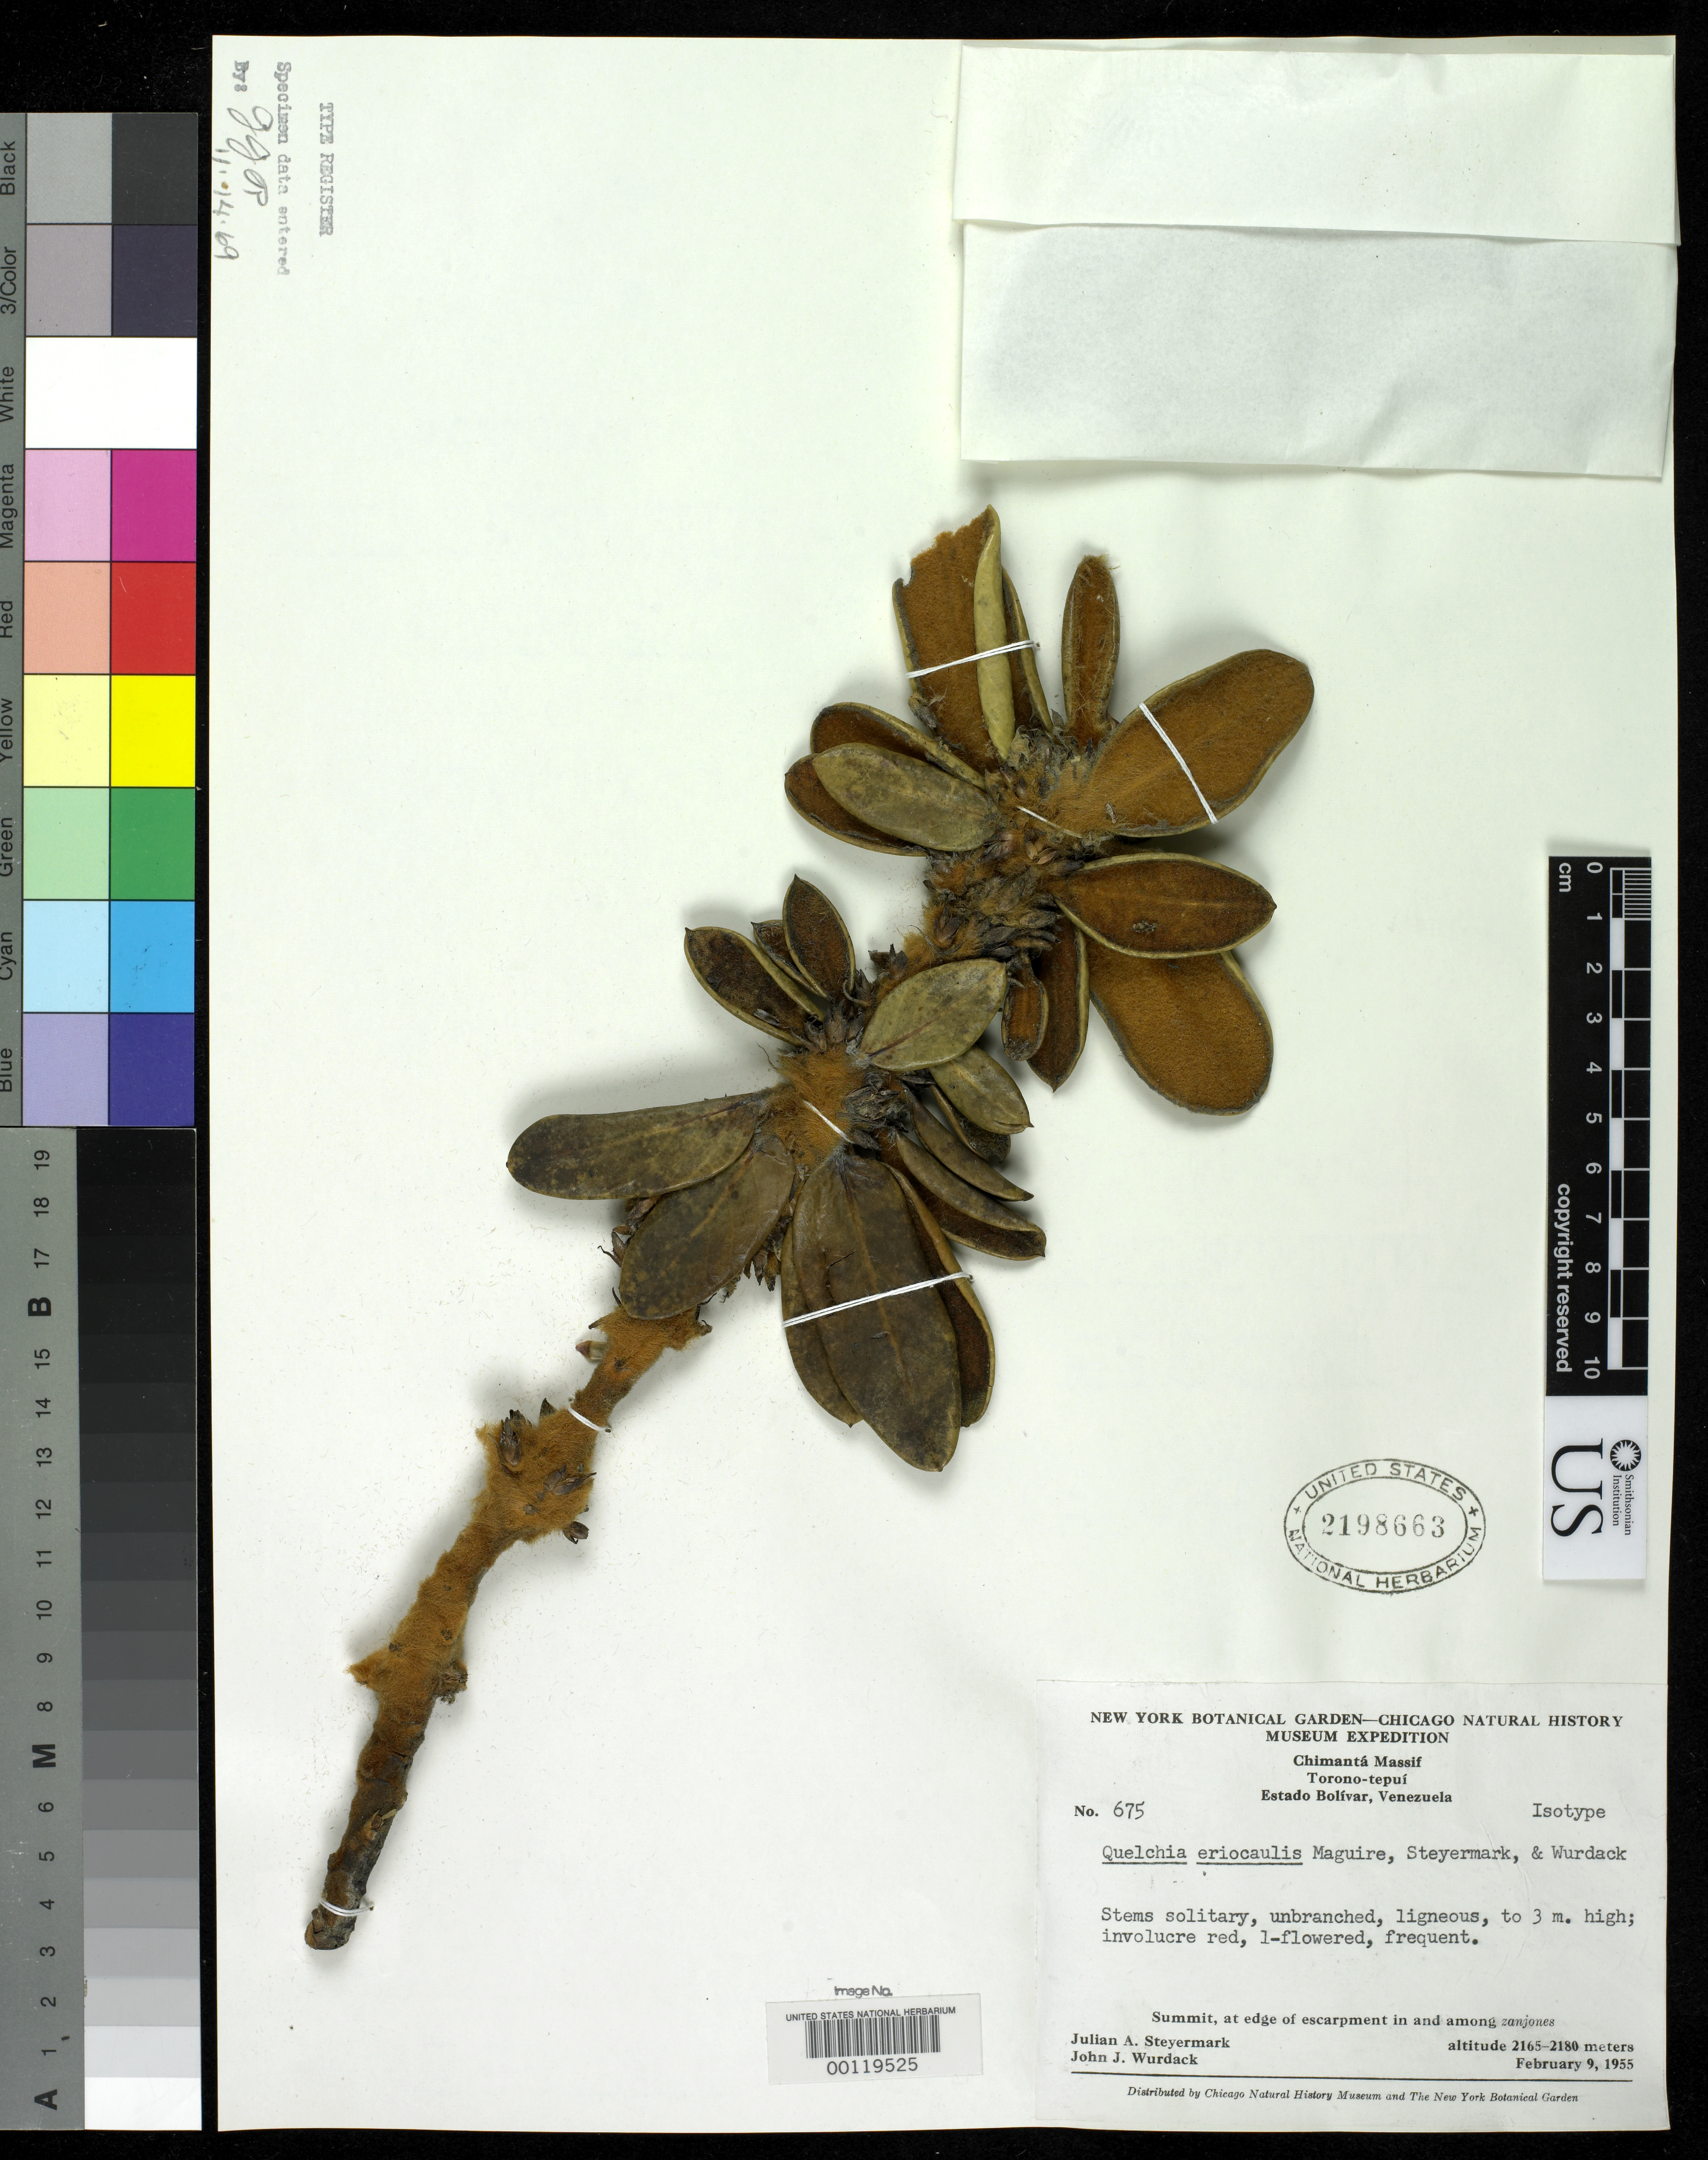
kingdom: Plantae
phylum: Tracheophyta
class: Magnoliopsida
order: Asterales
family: Asteraceae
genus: Quelchia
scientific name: Quelchia eriocaulis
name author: Maguire et al.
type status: Isotype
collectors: J. Steyermark & J. J. Wurdack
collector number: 675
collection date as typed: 09 Feb 1955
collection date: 1955-02-09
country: Venezuela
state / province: Bolivar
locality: Toroni-tepui.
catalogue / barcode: US 2198663